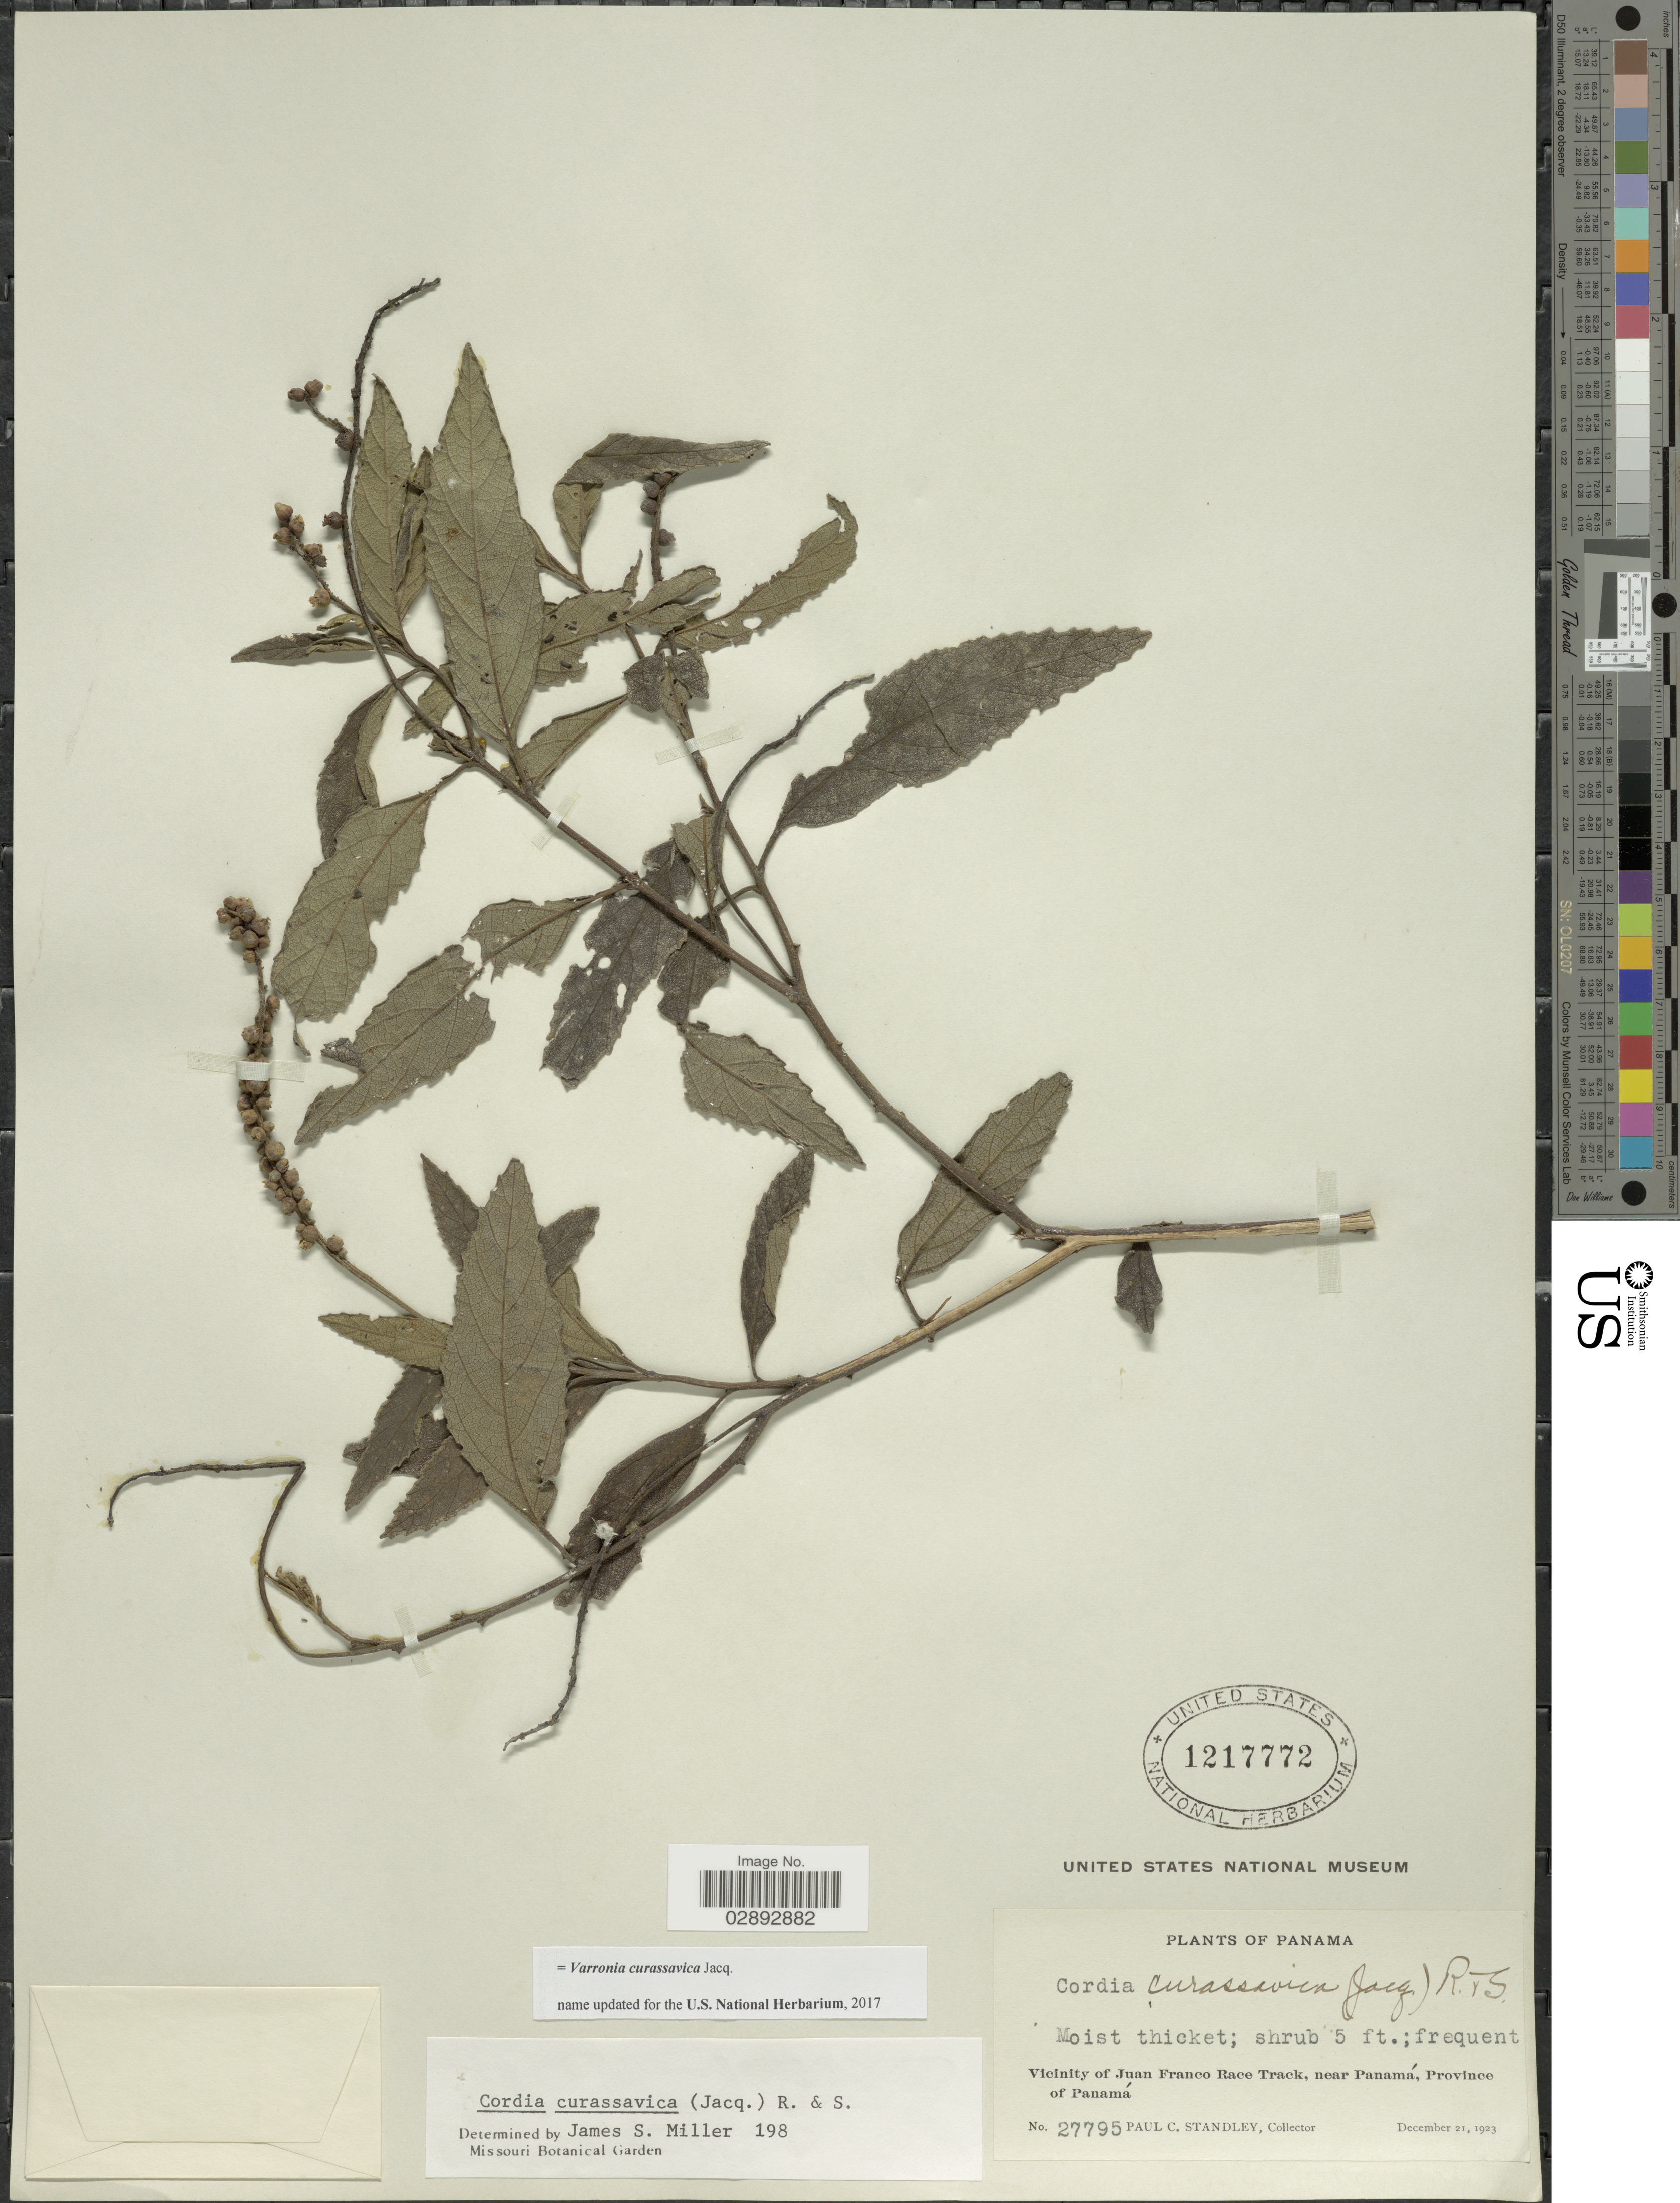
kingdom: Plantae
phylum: Tracheophyta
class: Magnoliopsida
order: Boraginales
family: Cordiaceae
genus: Varronia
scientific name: Varronia curassavica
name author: Jacq.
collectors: P. C. Standley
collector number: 27795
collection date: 1923-12-21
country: Panama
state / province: Panamá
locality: Vicinity of Juan Franco Race Track, near Panamá, Province of Panamá.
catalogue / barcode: US 1217772